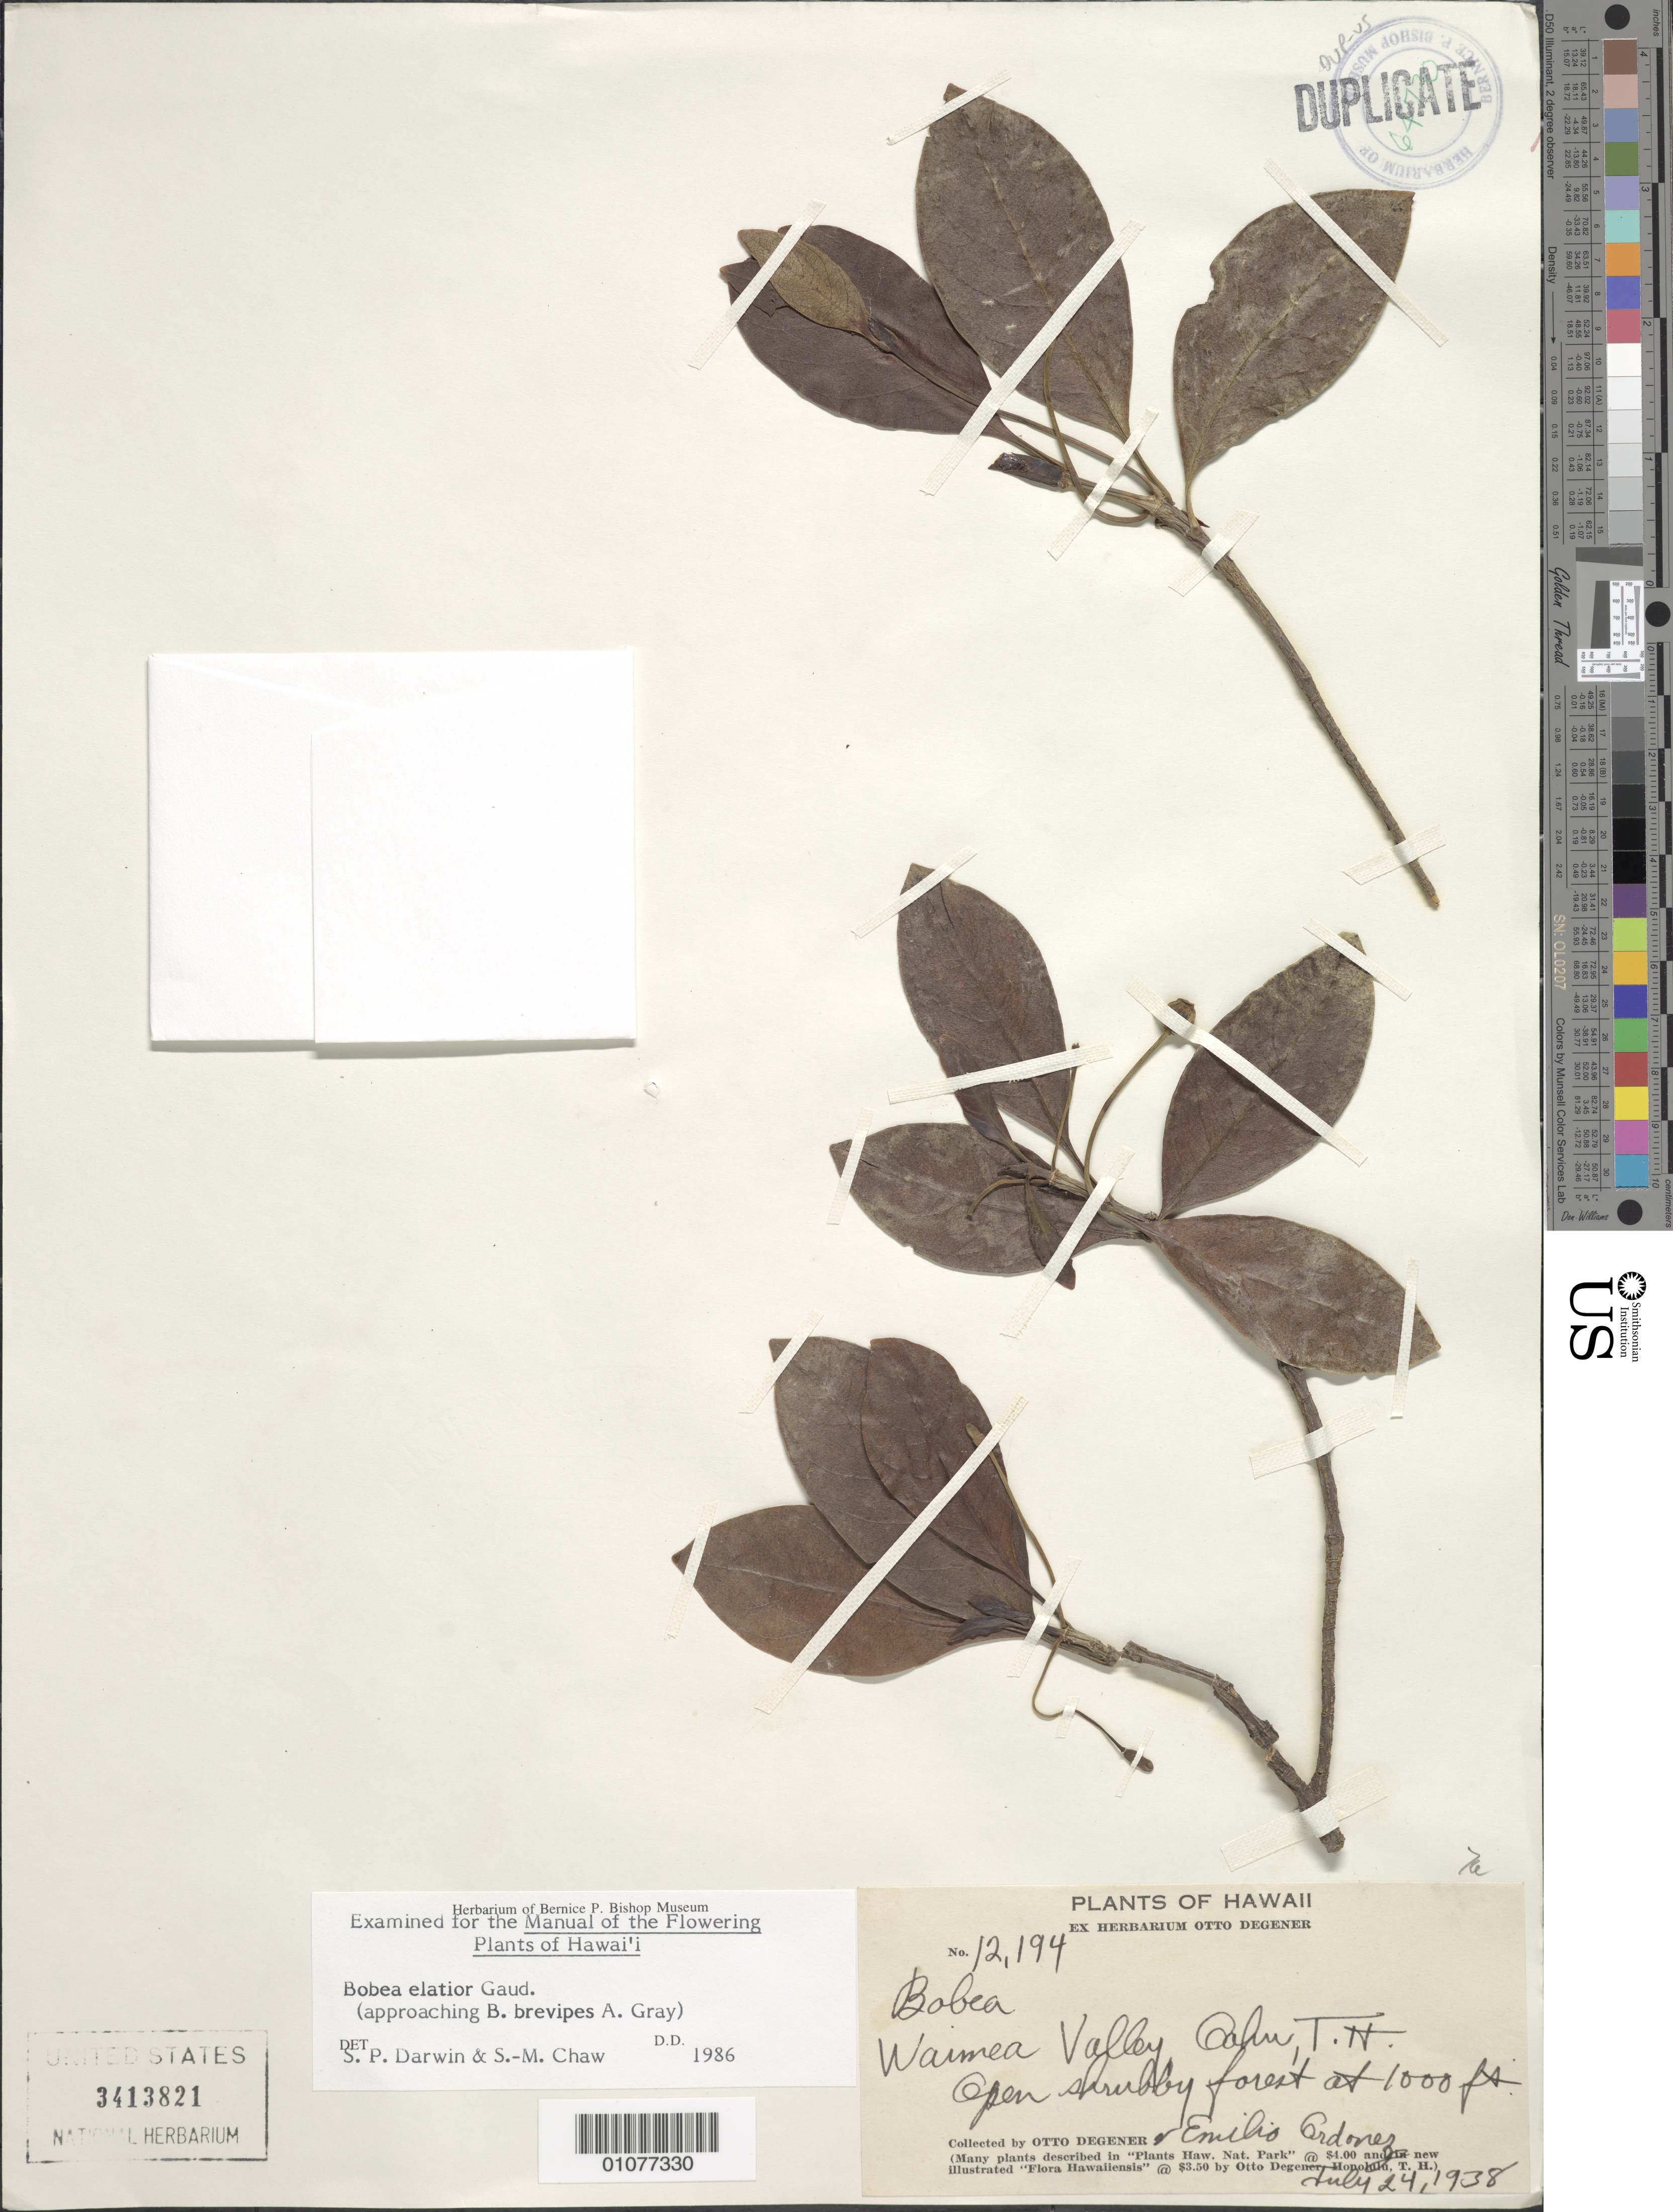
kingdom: Plantae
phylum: Tracheophyta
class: Magnoliopsida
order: Gentianales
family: Rubiaceae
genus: Bobea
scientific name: Bobea elatior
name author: Gaudich.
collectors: O. Degener & E. Ordonez.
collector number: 12639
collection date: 1938-07-24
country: United States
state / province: Hawaii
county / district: Kauai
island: Oahu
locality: Waimea Valley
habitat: open shrubby forest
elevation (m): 305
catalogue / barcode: US 3413831